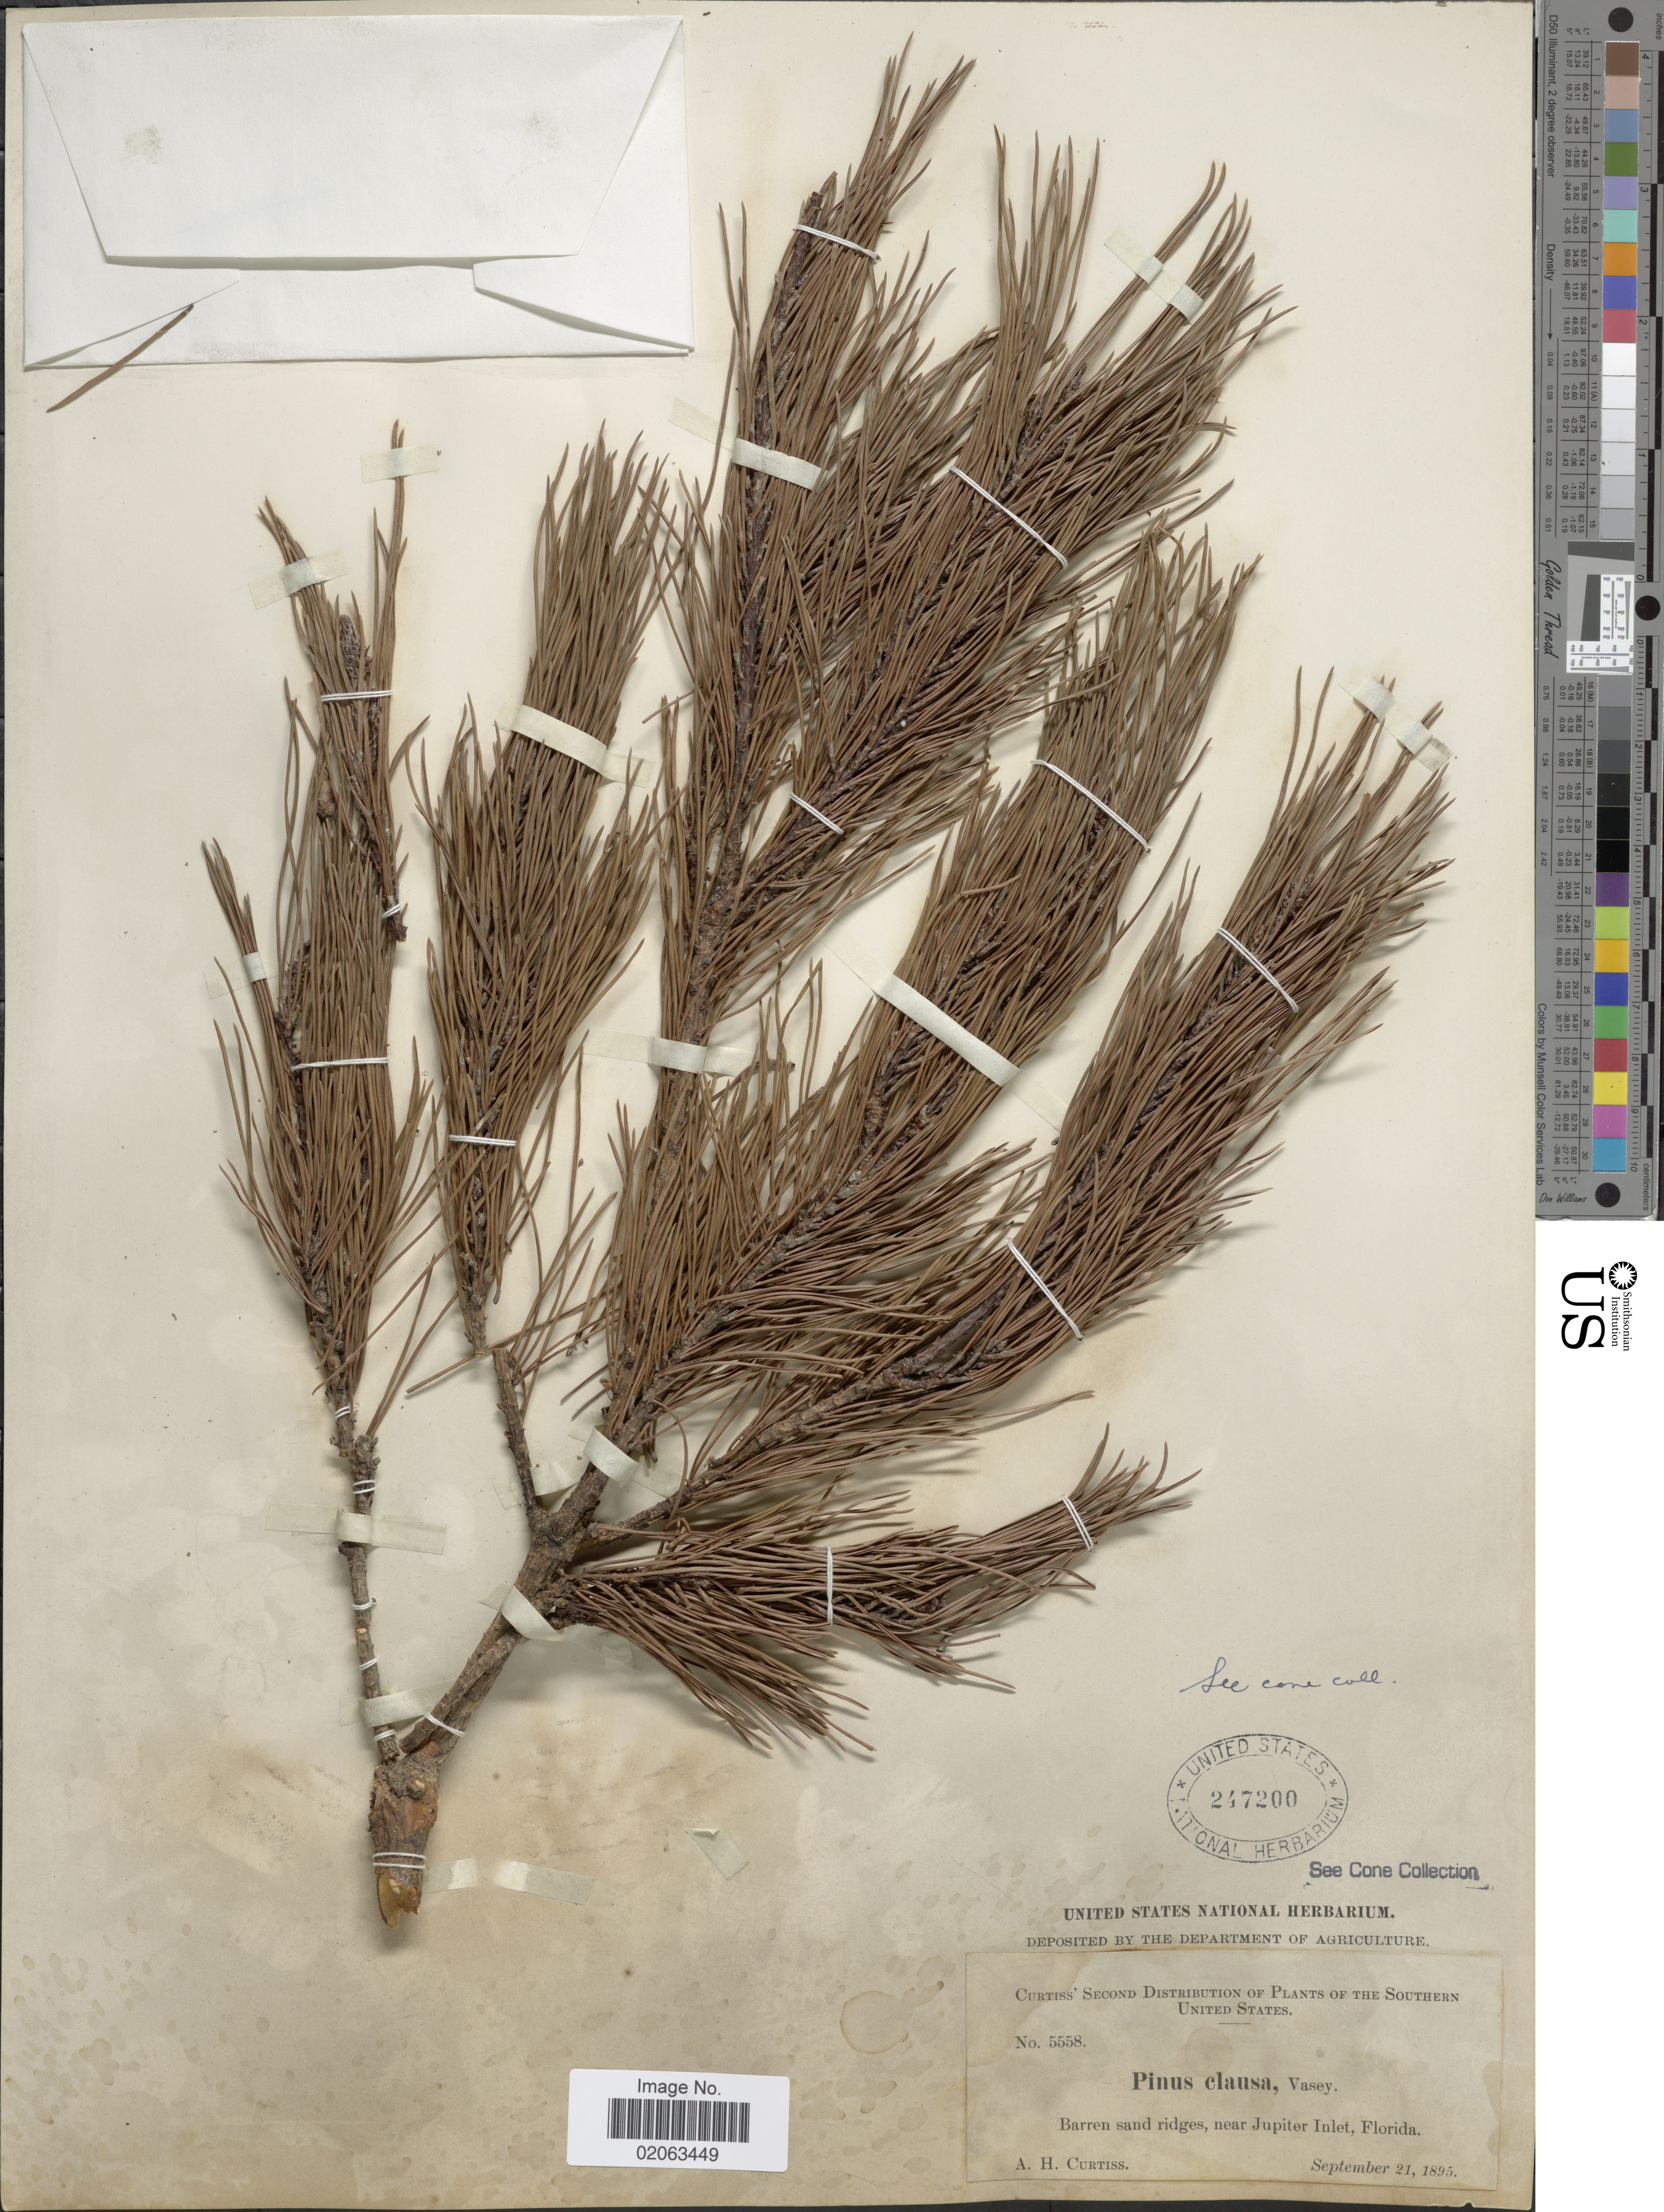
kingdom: Plantae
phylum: Tracheophyta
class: Pinopsida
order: Pinales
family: Pinaceae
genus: Pinus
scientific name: Pinus clausa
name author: (Chapm. ex Engelm.) Vasey ex Sarg.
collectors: A. H. Curtiss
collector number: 5558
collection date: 1895-09-21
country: United States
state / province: Florida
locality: Barren sand ridges, near Jupiter Inlet, Florida.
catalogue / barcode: US 247200